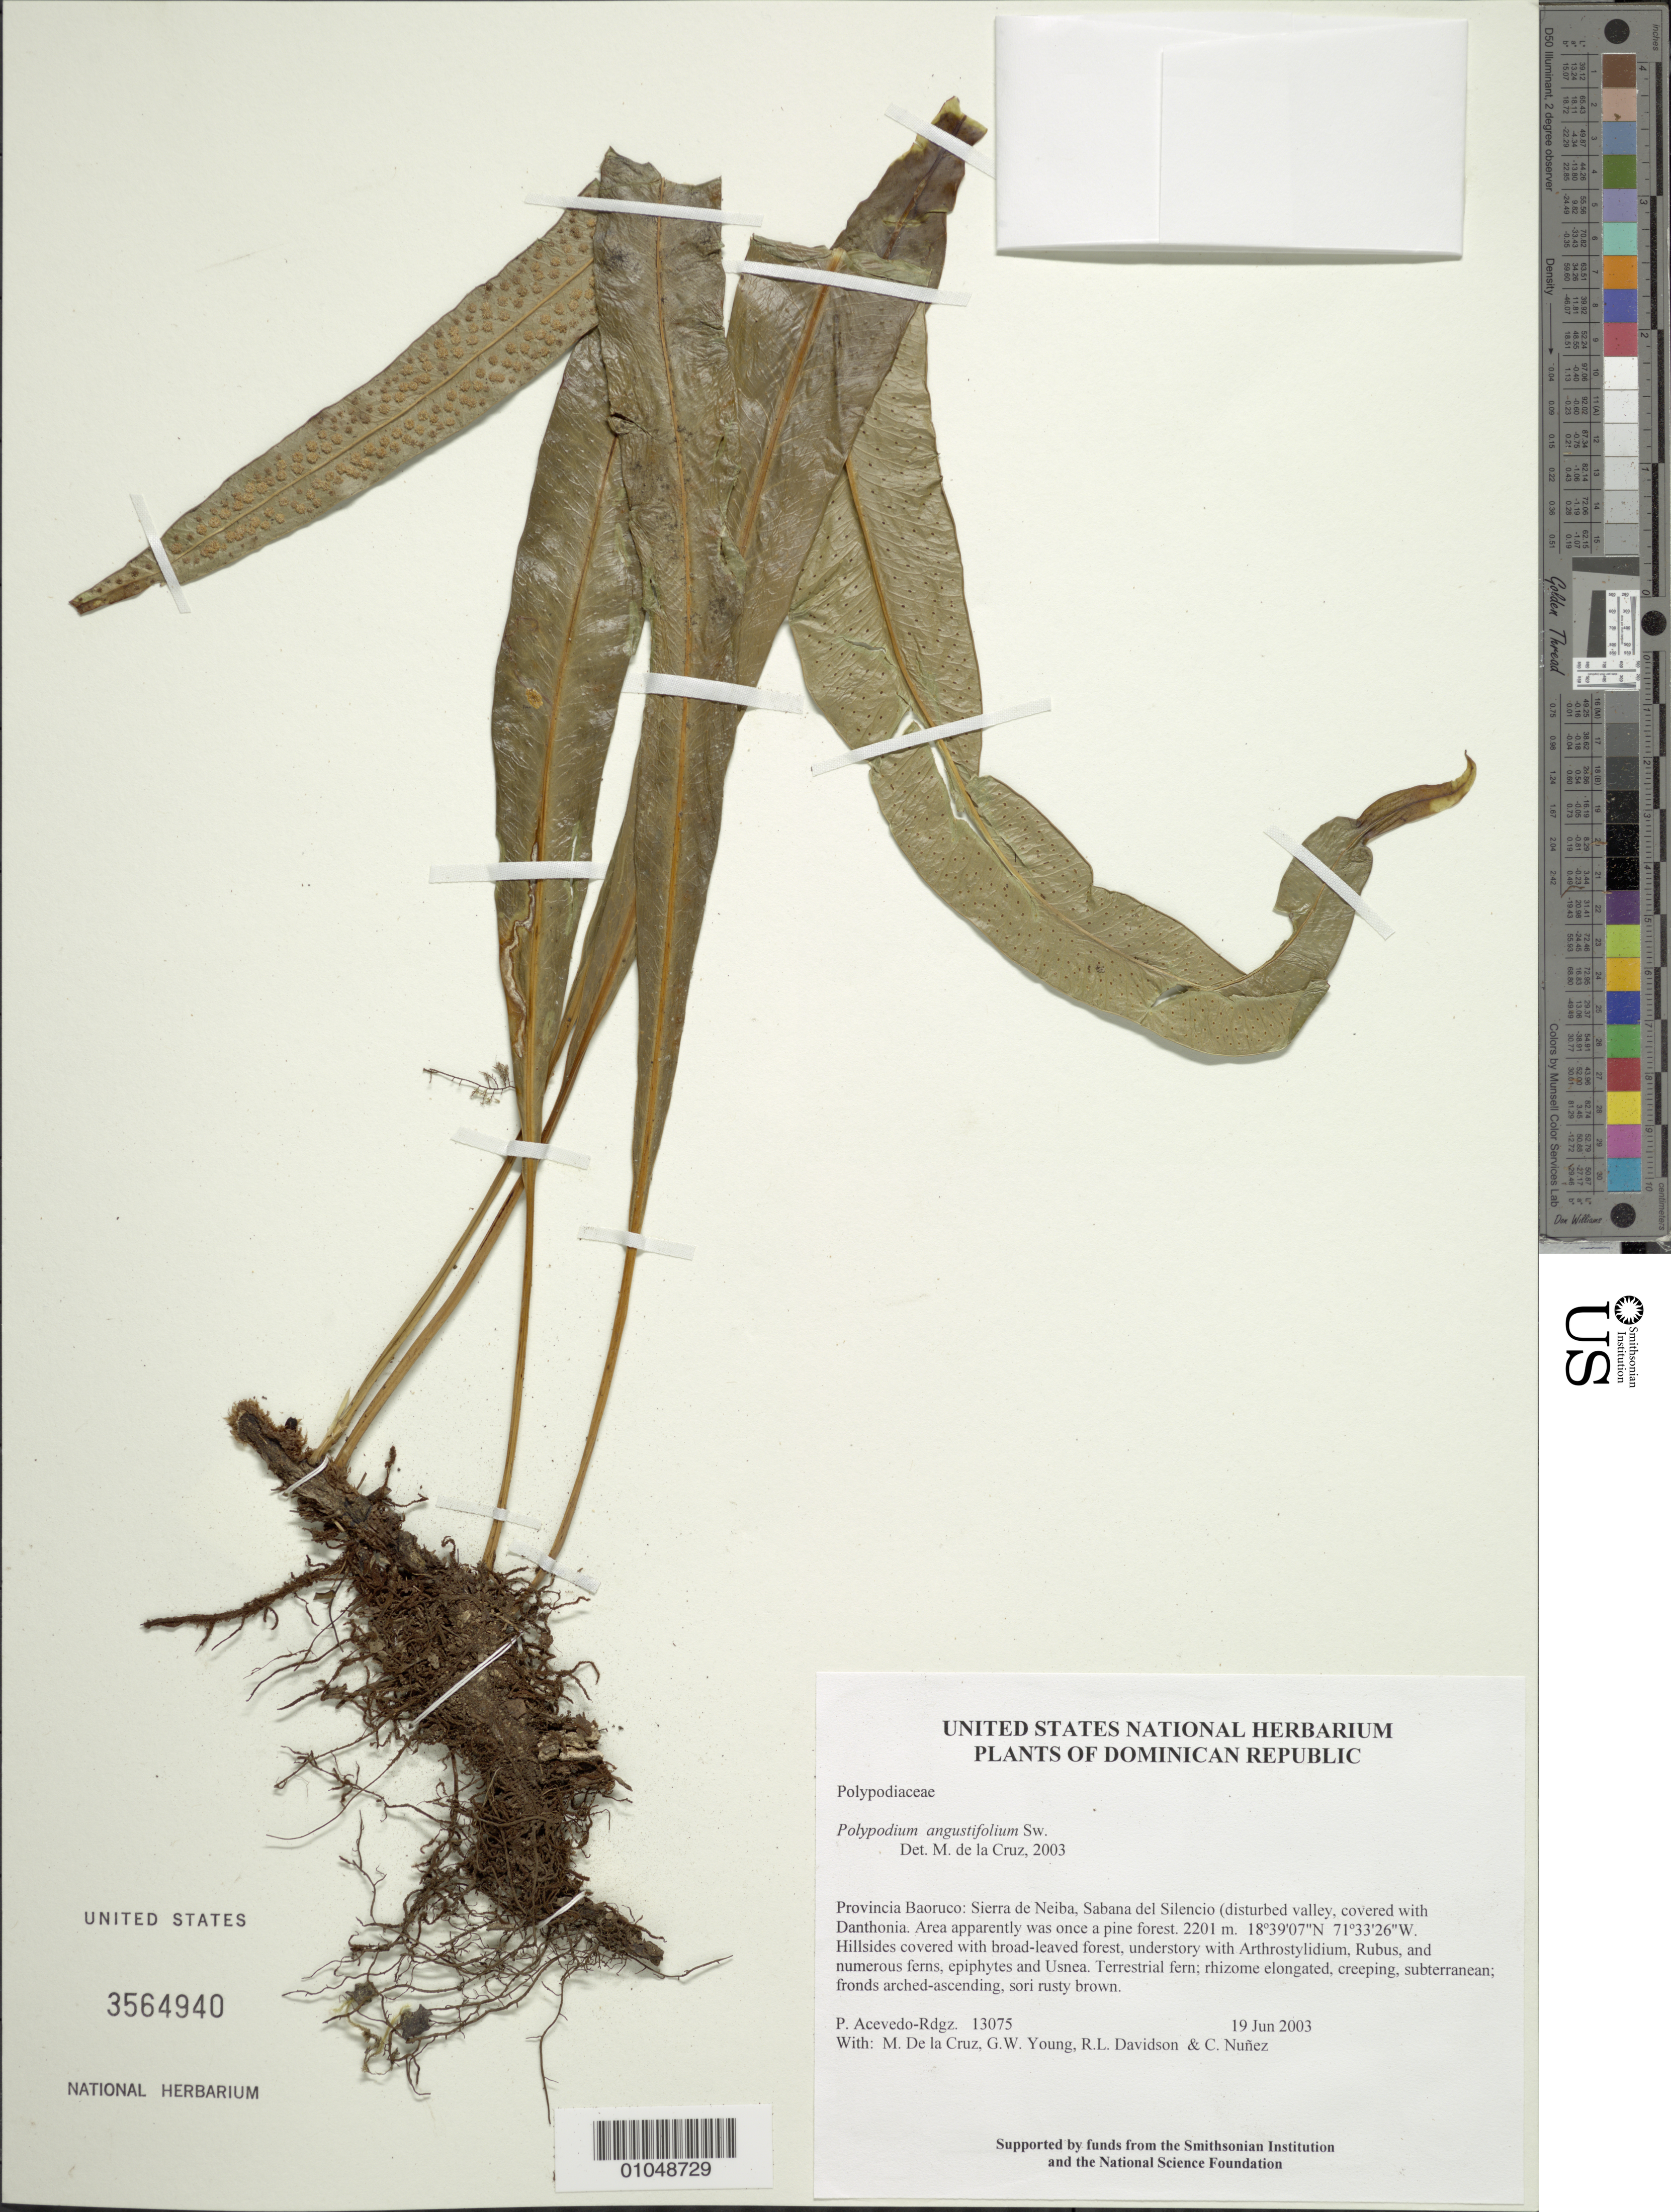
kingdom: Plantae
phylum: Tracheophyta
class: Polypodiopsida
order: Polypodiales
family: Polypodiaceae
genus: Campyloneurum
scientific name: Campyloneurum angustifolium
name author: (Sw.) Fée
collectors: P. Acevedo-Rodr., M. de la Cruz, J. Rawlins, G. Young, R. Davidson & C. Nunez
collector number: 13075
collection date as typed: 19 Jun 2003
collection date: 2003-06-19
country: Dominican Republic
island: Hispaniola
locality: Provincia Baoruco: Sierra de Neiba, Sabana del Silencio (disturbed valley, covered with Danthonia. Area apparently was once a pine forest.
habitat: Hillsides covered with broad-leaved forest, understory with Arthrostylidium, Rubus, and numerous ferns, epiphytes and Usnea.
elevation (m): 2201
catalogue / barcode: US 3564940